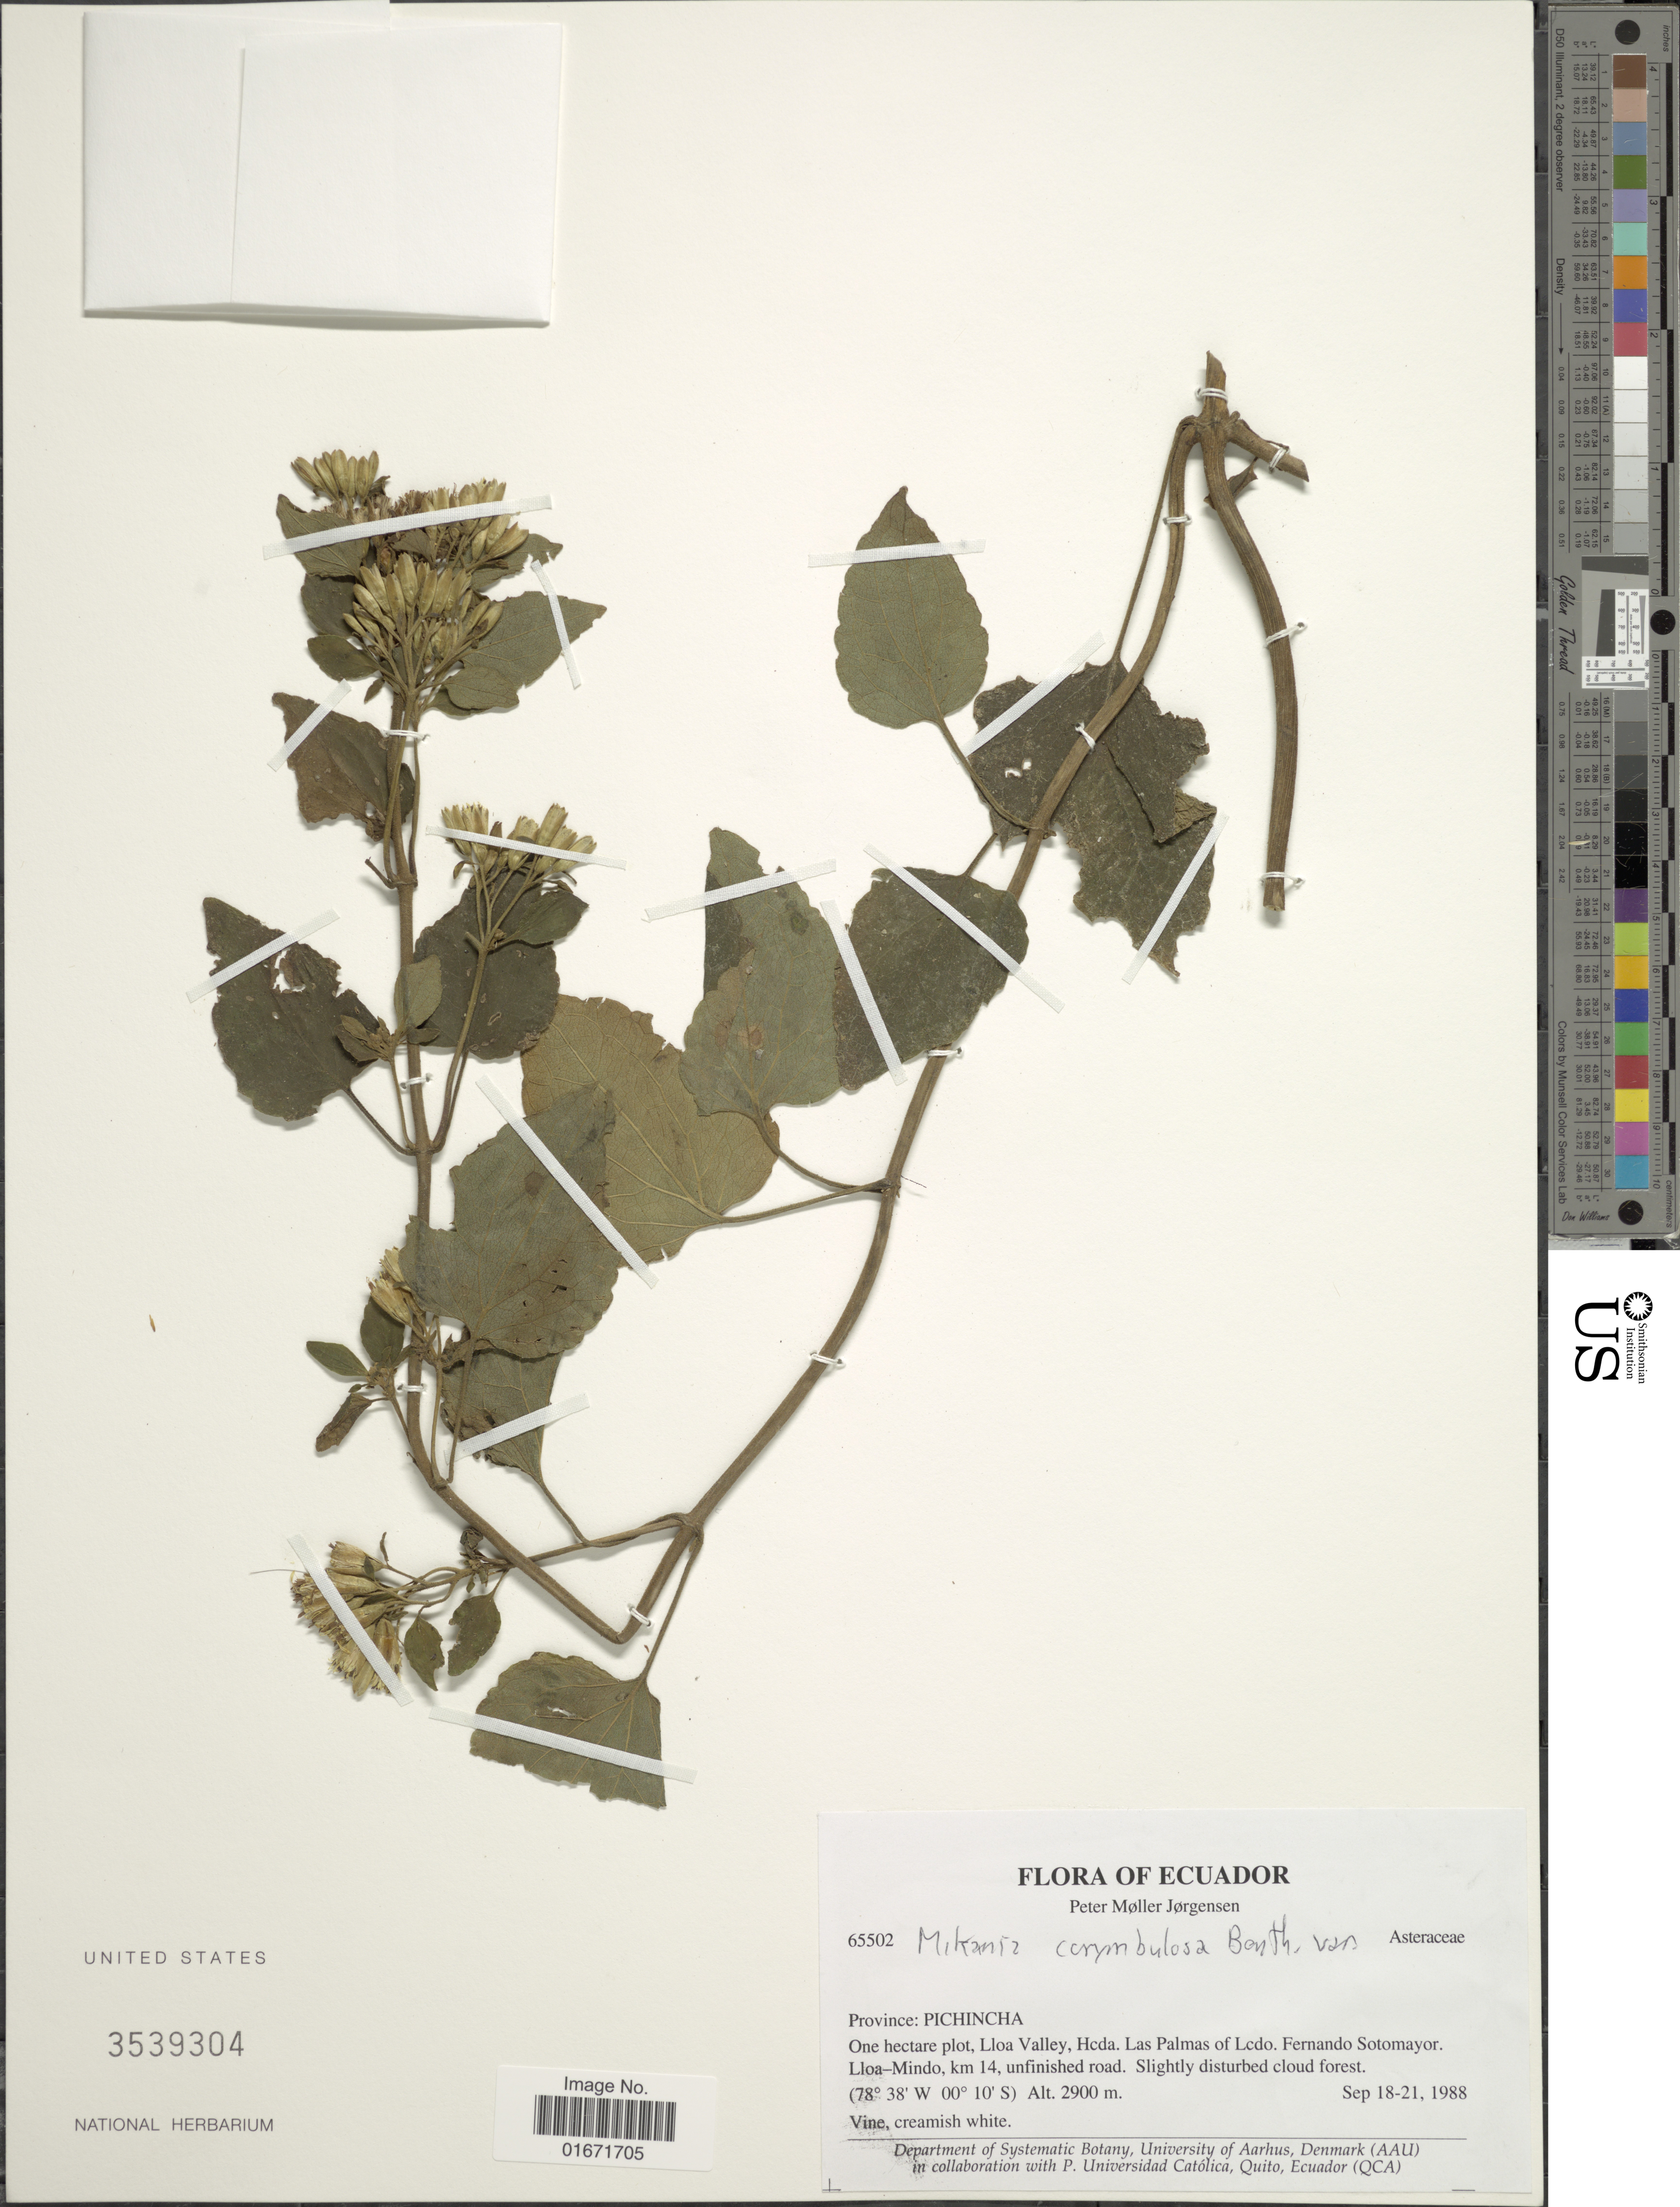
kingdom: Plantae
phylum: Tracheophyta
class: Magnoliopsida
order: Asterales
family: Asteraceae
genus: Mikania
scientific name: Mikania corymbulosa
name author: Benth.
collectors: P. M. Jørgensen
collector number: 65502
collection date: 1988-09-18/1988-09-21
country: Ecuador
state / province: Pichincha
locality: Province: Pichincha. One hectare plot, Lloa Valley, Hcda. Las Palmas of Lcdo. Fernando Sotomayor. Lloa-Mindo, km 14, unfinished road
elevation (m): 2900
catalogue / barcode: US 3539304